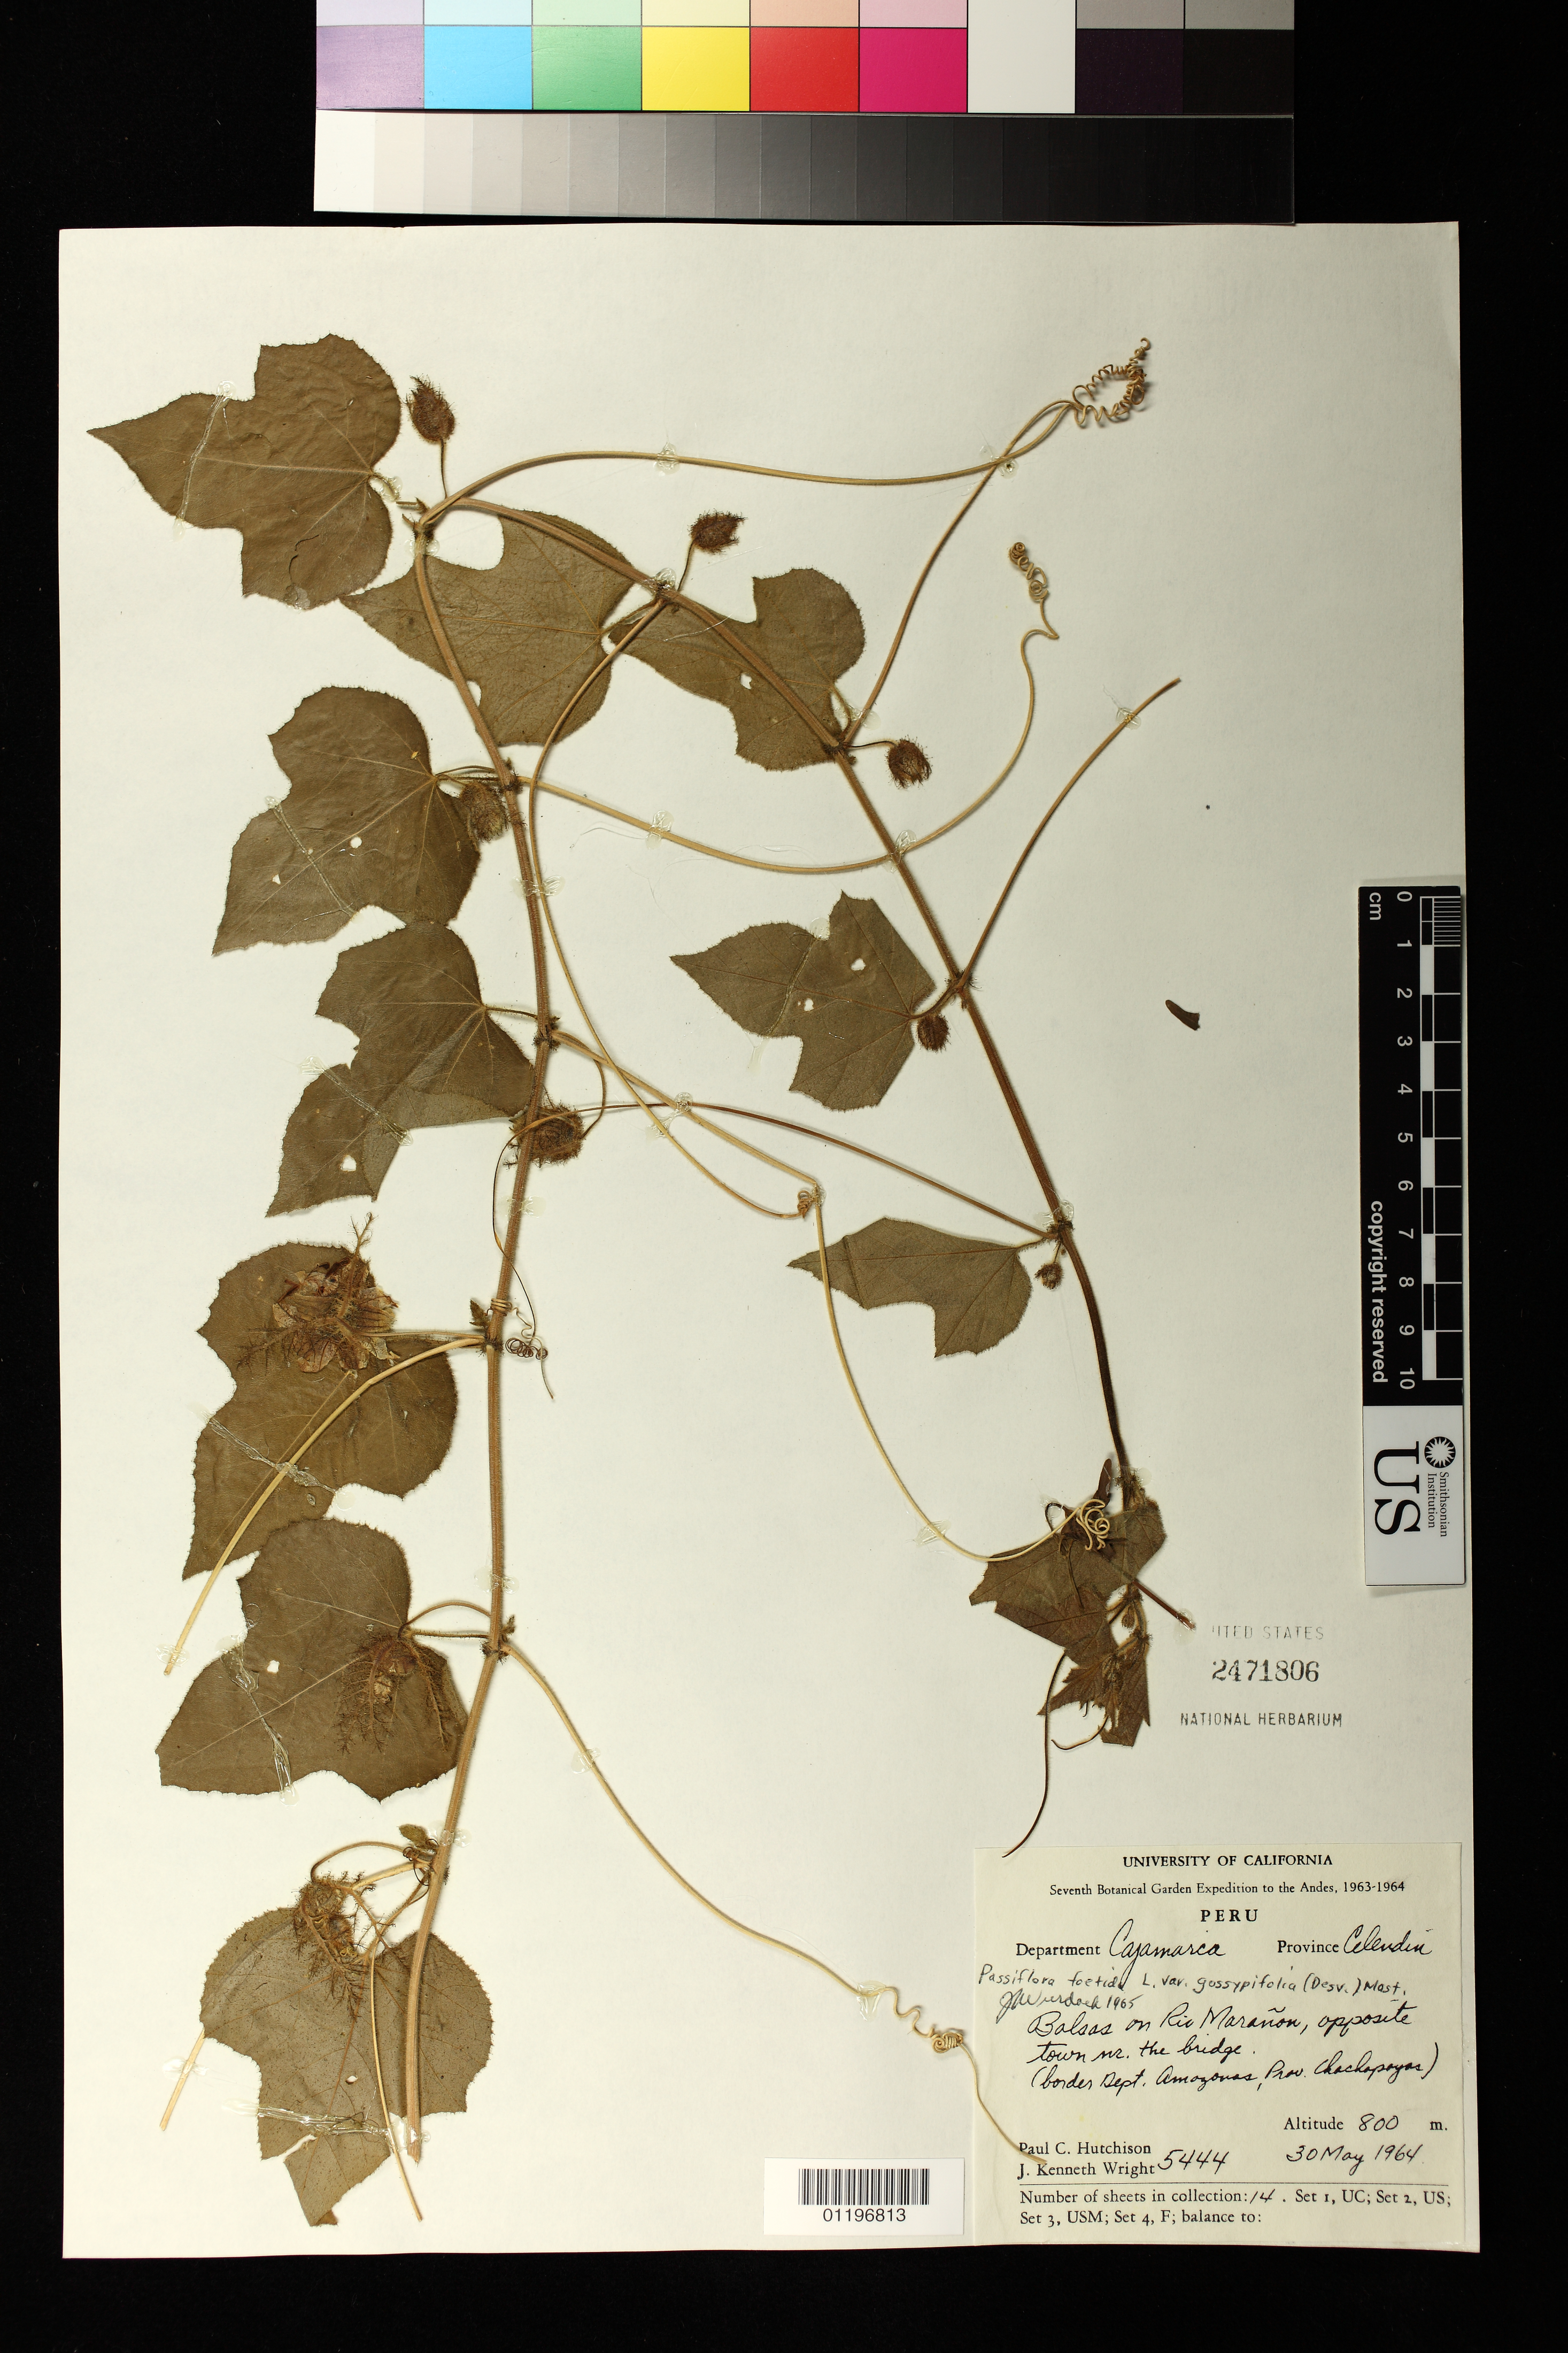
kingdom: Plantae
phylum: Tracheophyta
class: Magnoliopsida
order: Malpighiales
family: Passifloraceae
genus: Passiflora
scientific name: Passiflora foetida var. gossypiifolia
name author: (Desv.) Mast.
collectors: P. C. Hutchison & J. K. Wright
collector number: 5444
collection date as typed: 30 May 1964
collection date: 1964-05-30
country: Peru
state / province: Cajamarca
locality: Province: Celendín. Balsas on Rio Marañon, opposite town nr. the bridge.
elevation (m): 800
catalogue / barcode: US 2471806